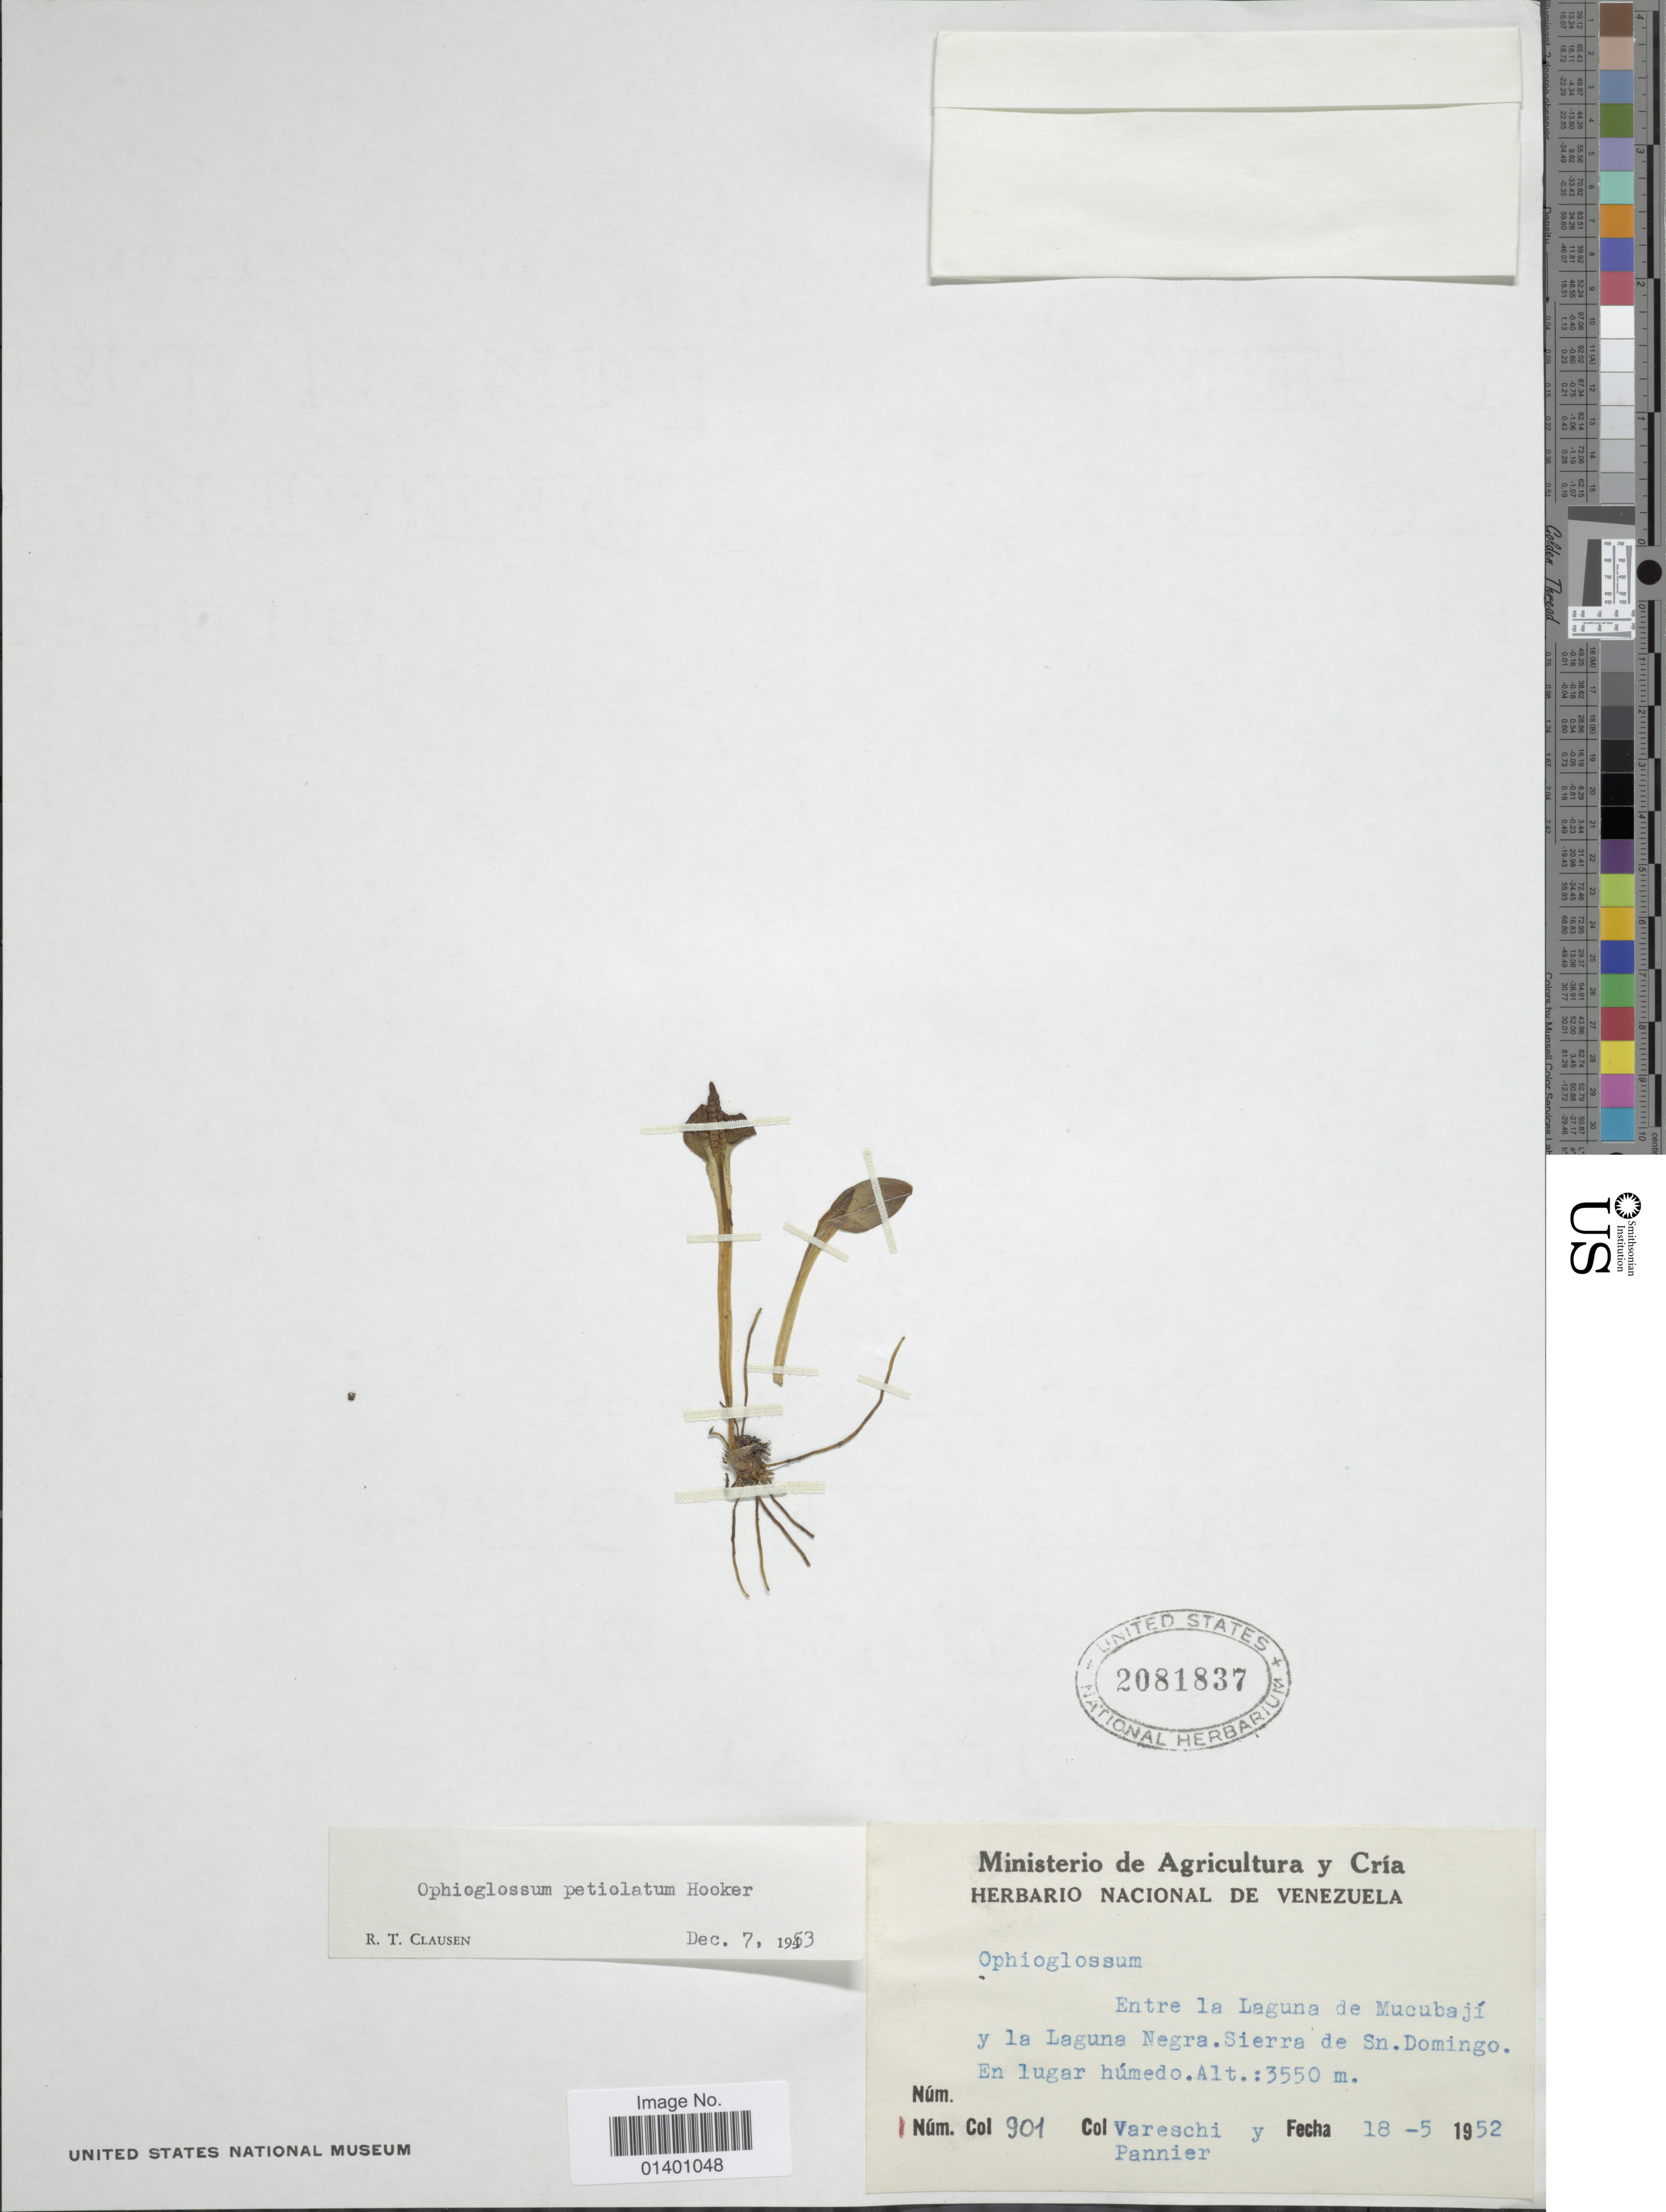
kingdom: Plantae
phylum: Tracheophyta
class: Polypodiopsida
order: Ophioglossales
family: Ophioglossaceae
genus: Ophioglossum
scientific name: Ophioglossum reticulatum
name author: L.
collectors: -. Vareschi & Pannier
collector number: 901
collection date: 1952-05-18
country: Venezuela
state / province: Mérida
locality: Entre la Laguna de Mucubaji y la Laguna Negra, Sierra de Sn. Domingo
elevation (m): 3550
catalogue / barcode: US 2081837